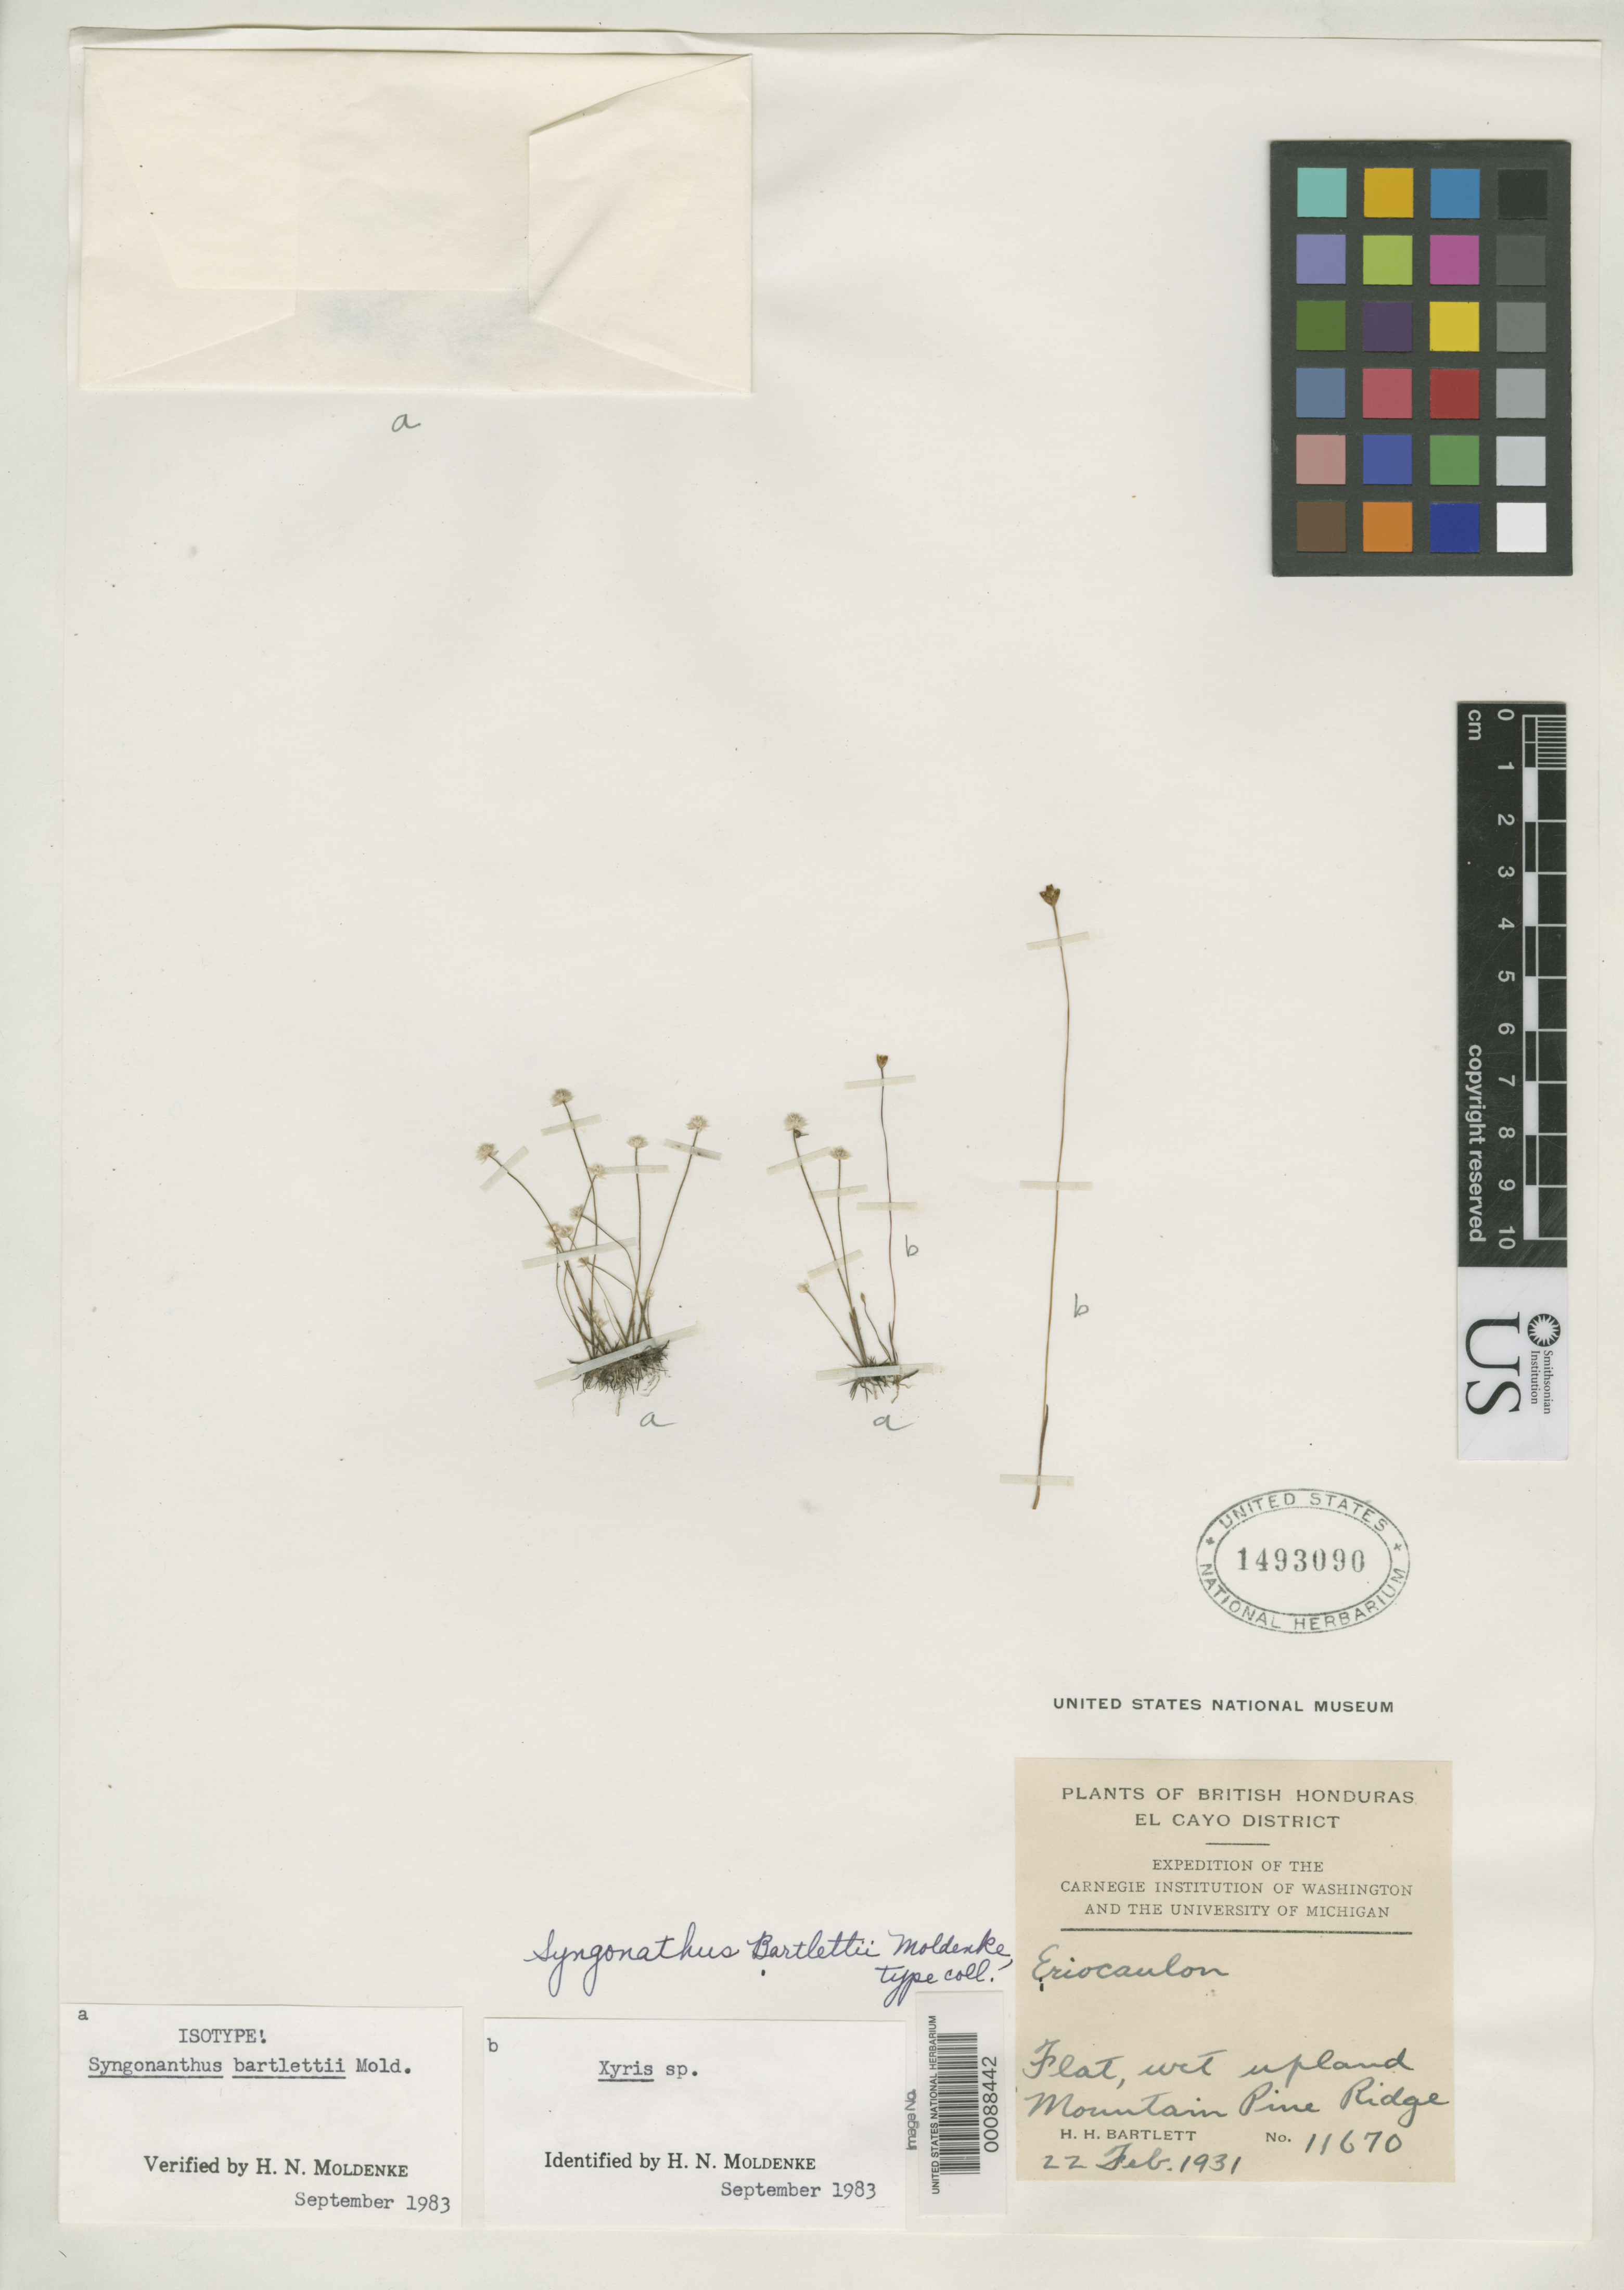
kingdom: Plantae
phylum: Tracheophyta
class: Liliopsida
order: Poales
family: Eriocaulaceae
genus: Syngonanthus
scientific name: Syngonanthus bartlettii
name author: Moldenke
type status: Isotype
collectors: H. H. Bartlett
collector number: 11670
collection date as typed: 22 Feb 1931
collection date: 1931-02-22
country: Belize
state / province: Cayo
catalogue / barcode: US 1493090